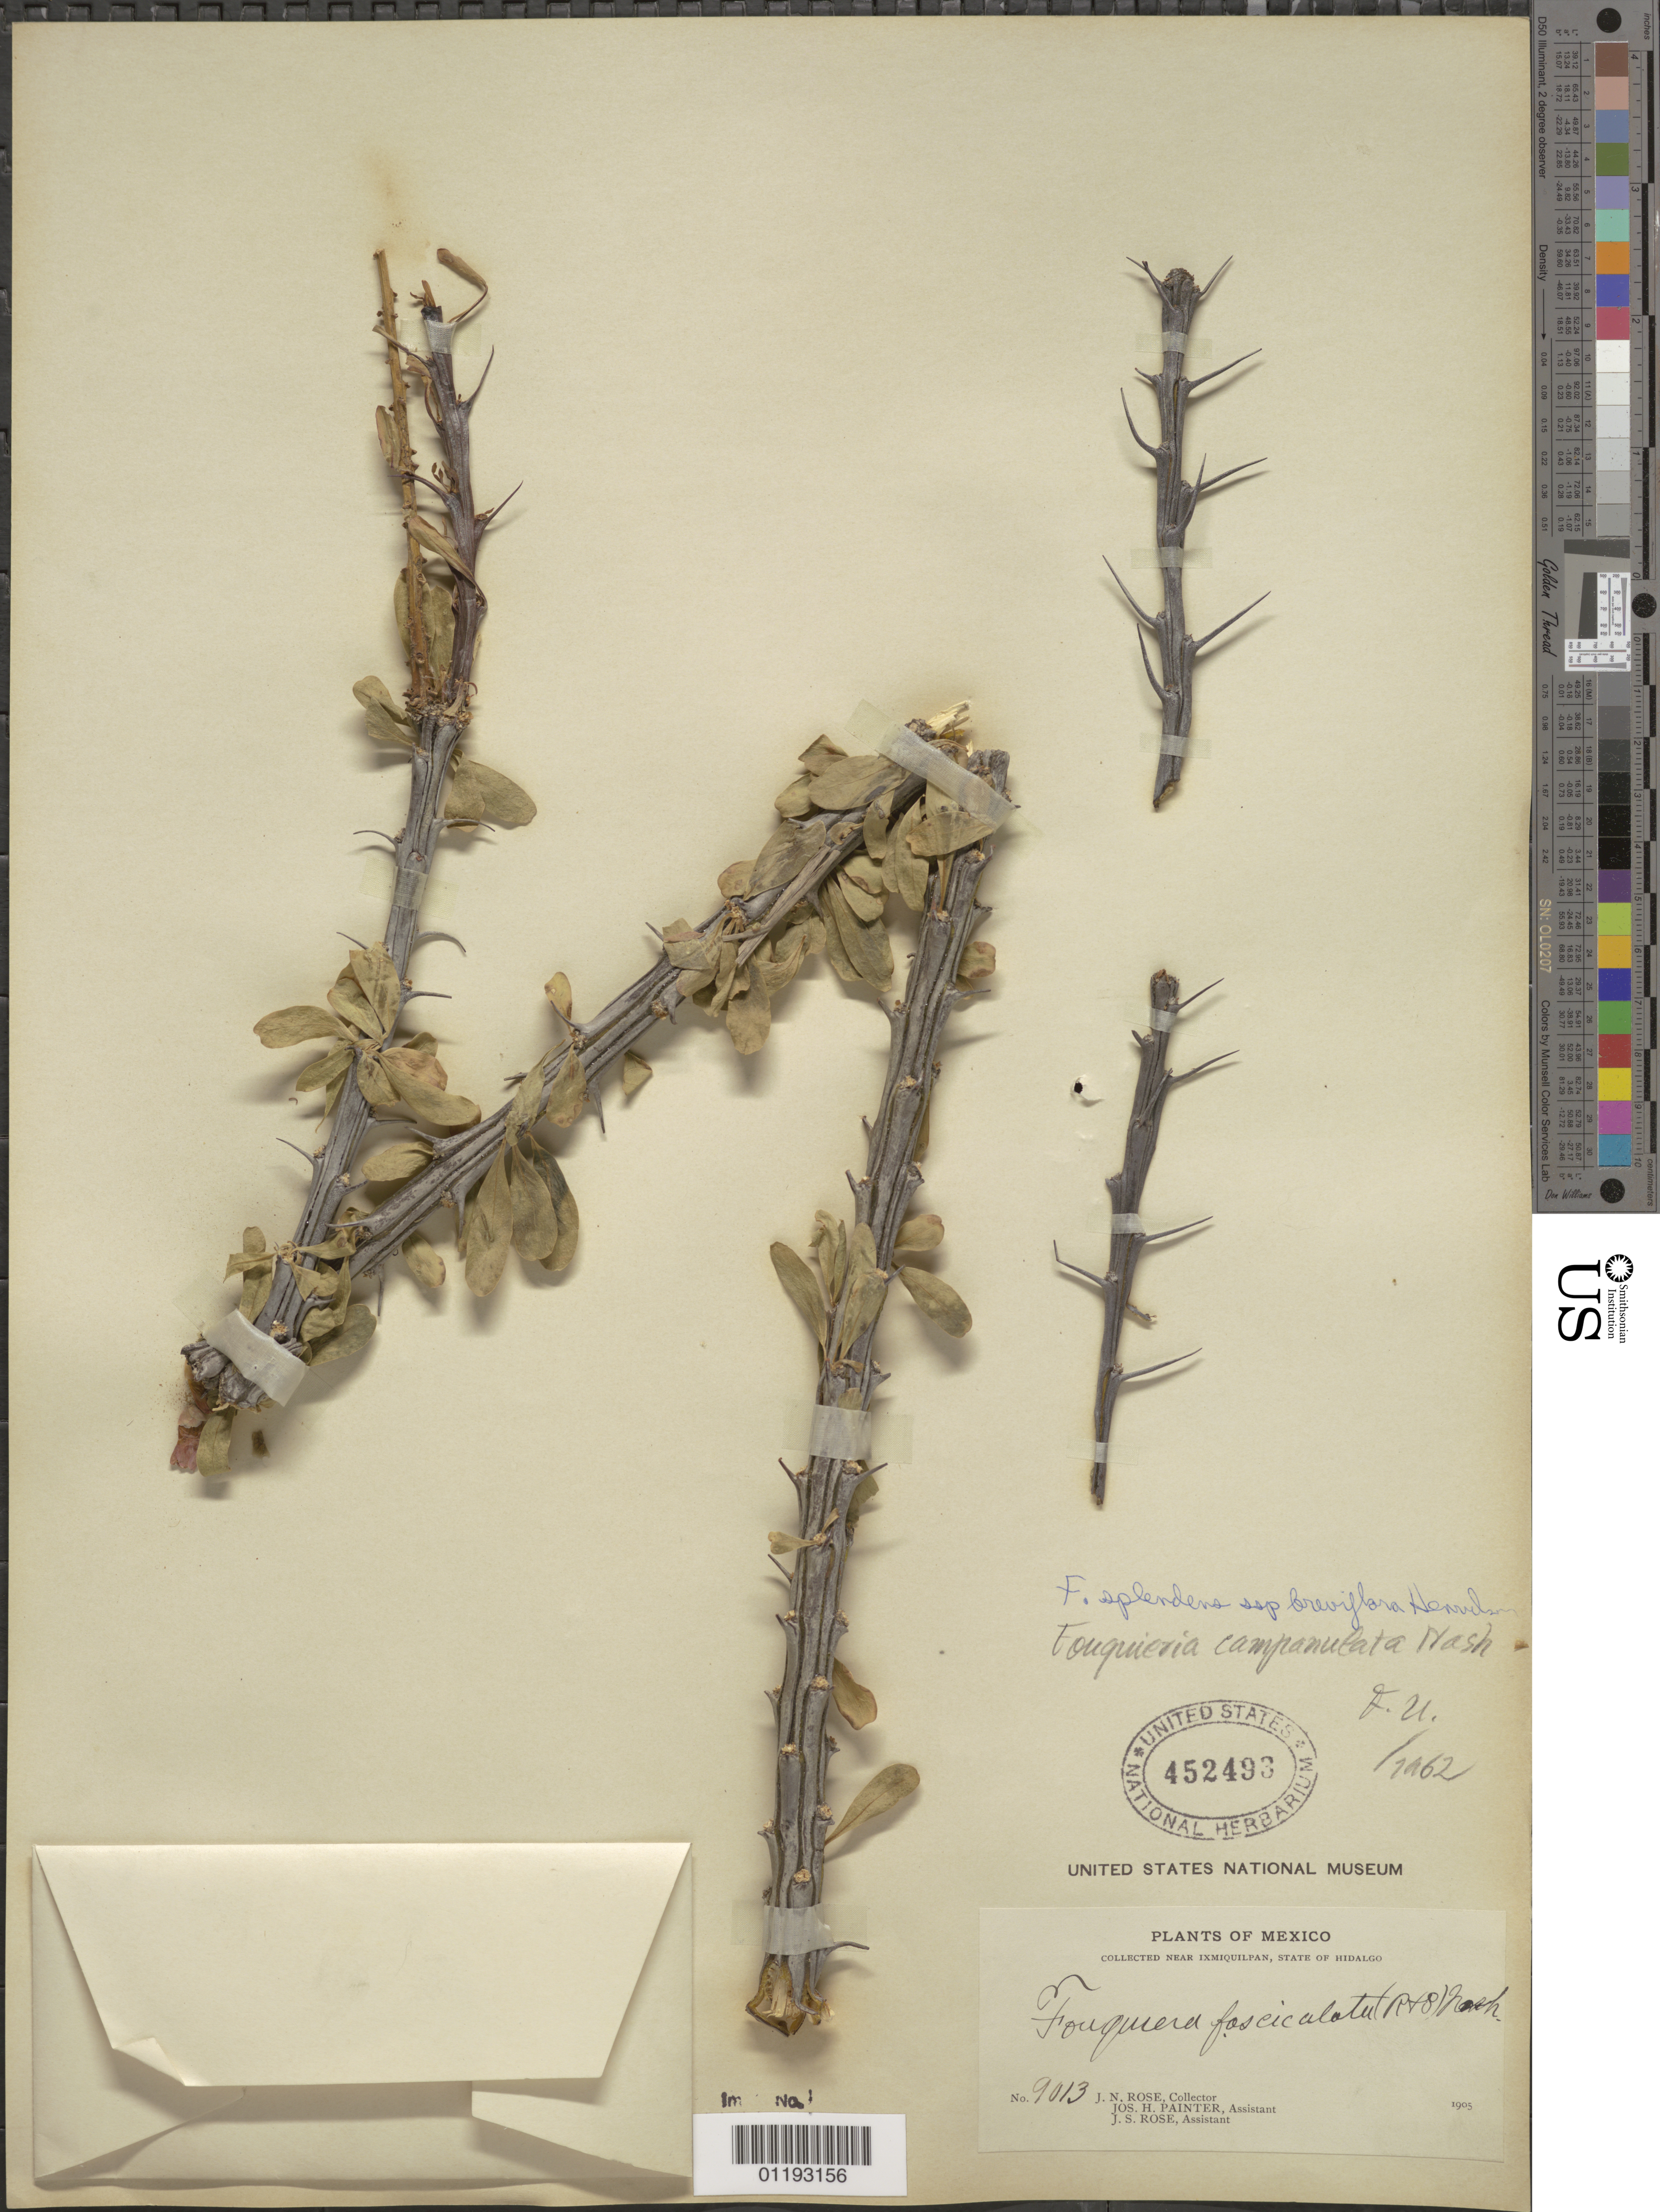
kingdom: Plantae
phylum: Tracheophyta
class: Magnoliopsida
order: Ericales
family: Fouquieriaceae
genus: Fouquieria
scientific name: Fouquieria splendens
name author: Engelm.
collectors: J. N. Rose, J. H. Painter & J. S. Rose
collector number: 9013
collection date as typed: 1905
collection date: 1905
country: Mexico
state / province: Hidalgo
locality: Near Ixmiquilpan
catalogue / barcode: US 452493